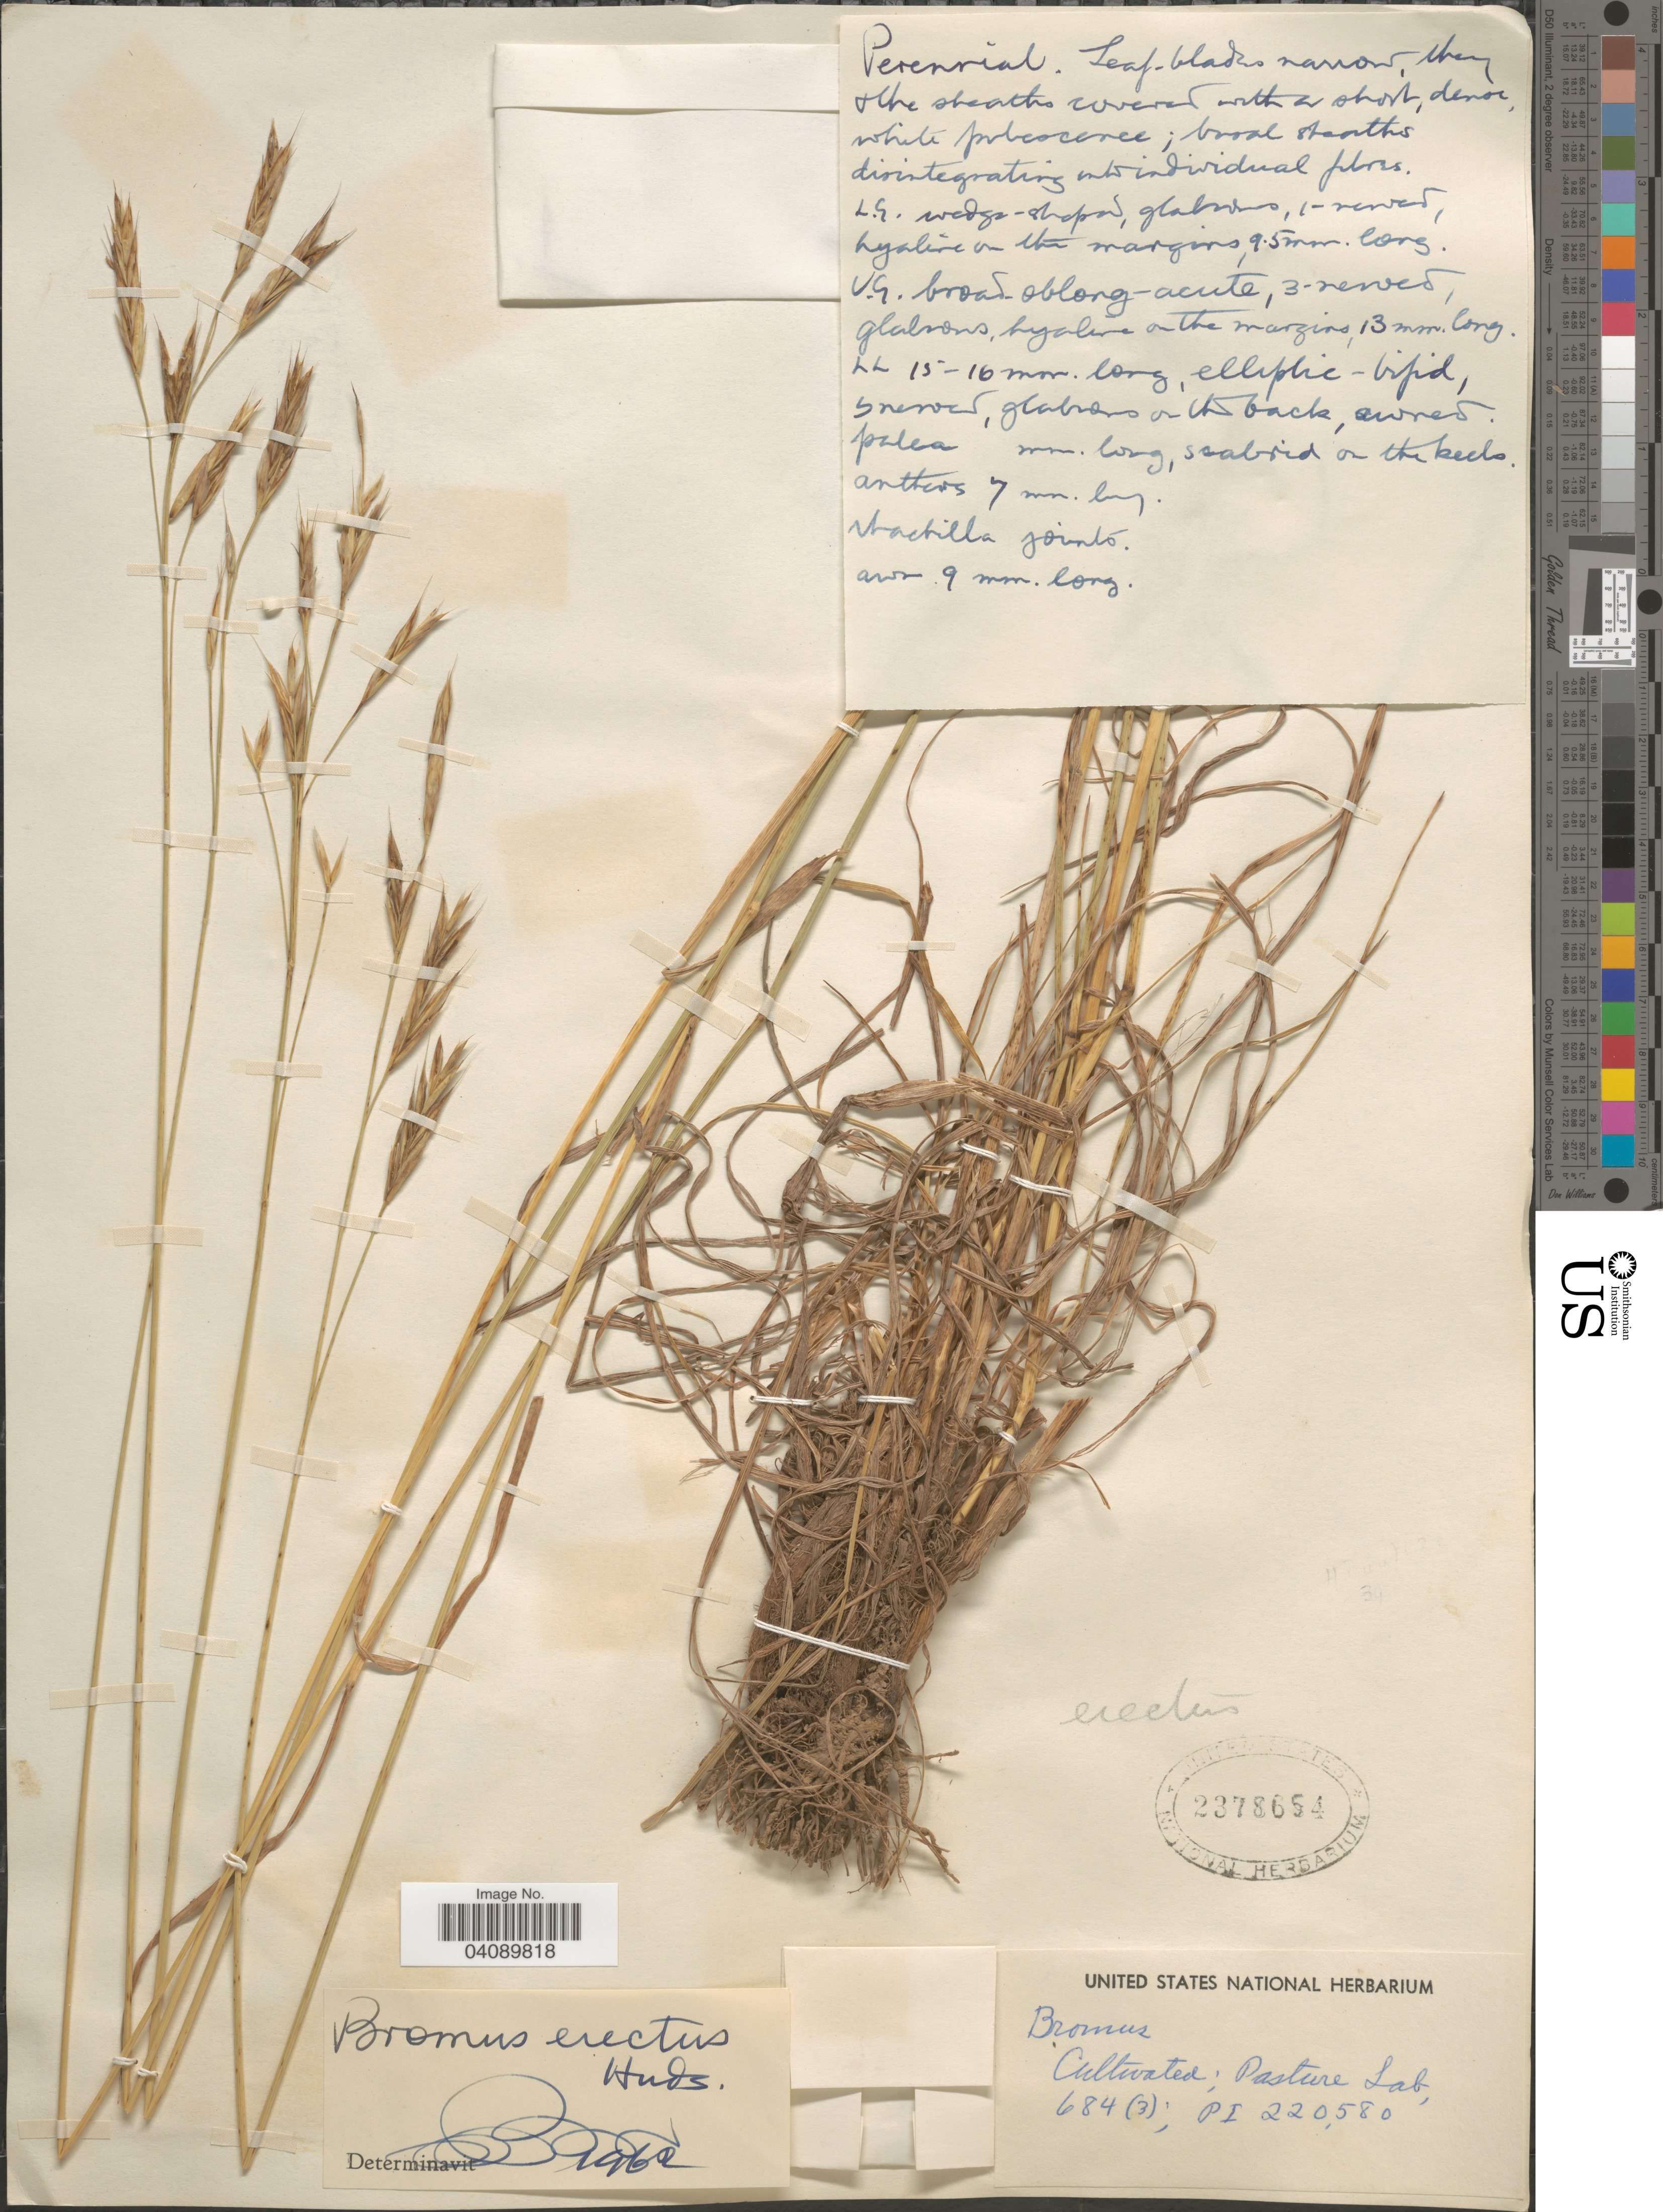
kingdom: Plantae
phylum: Tracheophyta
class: Liliopsida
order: Poales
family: Poaceae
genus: Bromus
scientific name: Bromus erectus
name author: Huds.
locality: Pasture Lab.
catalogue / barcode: US 2378654